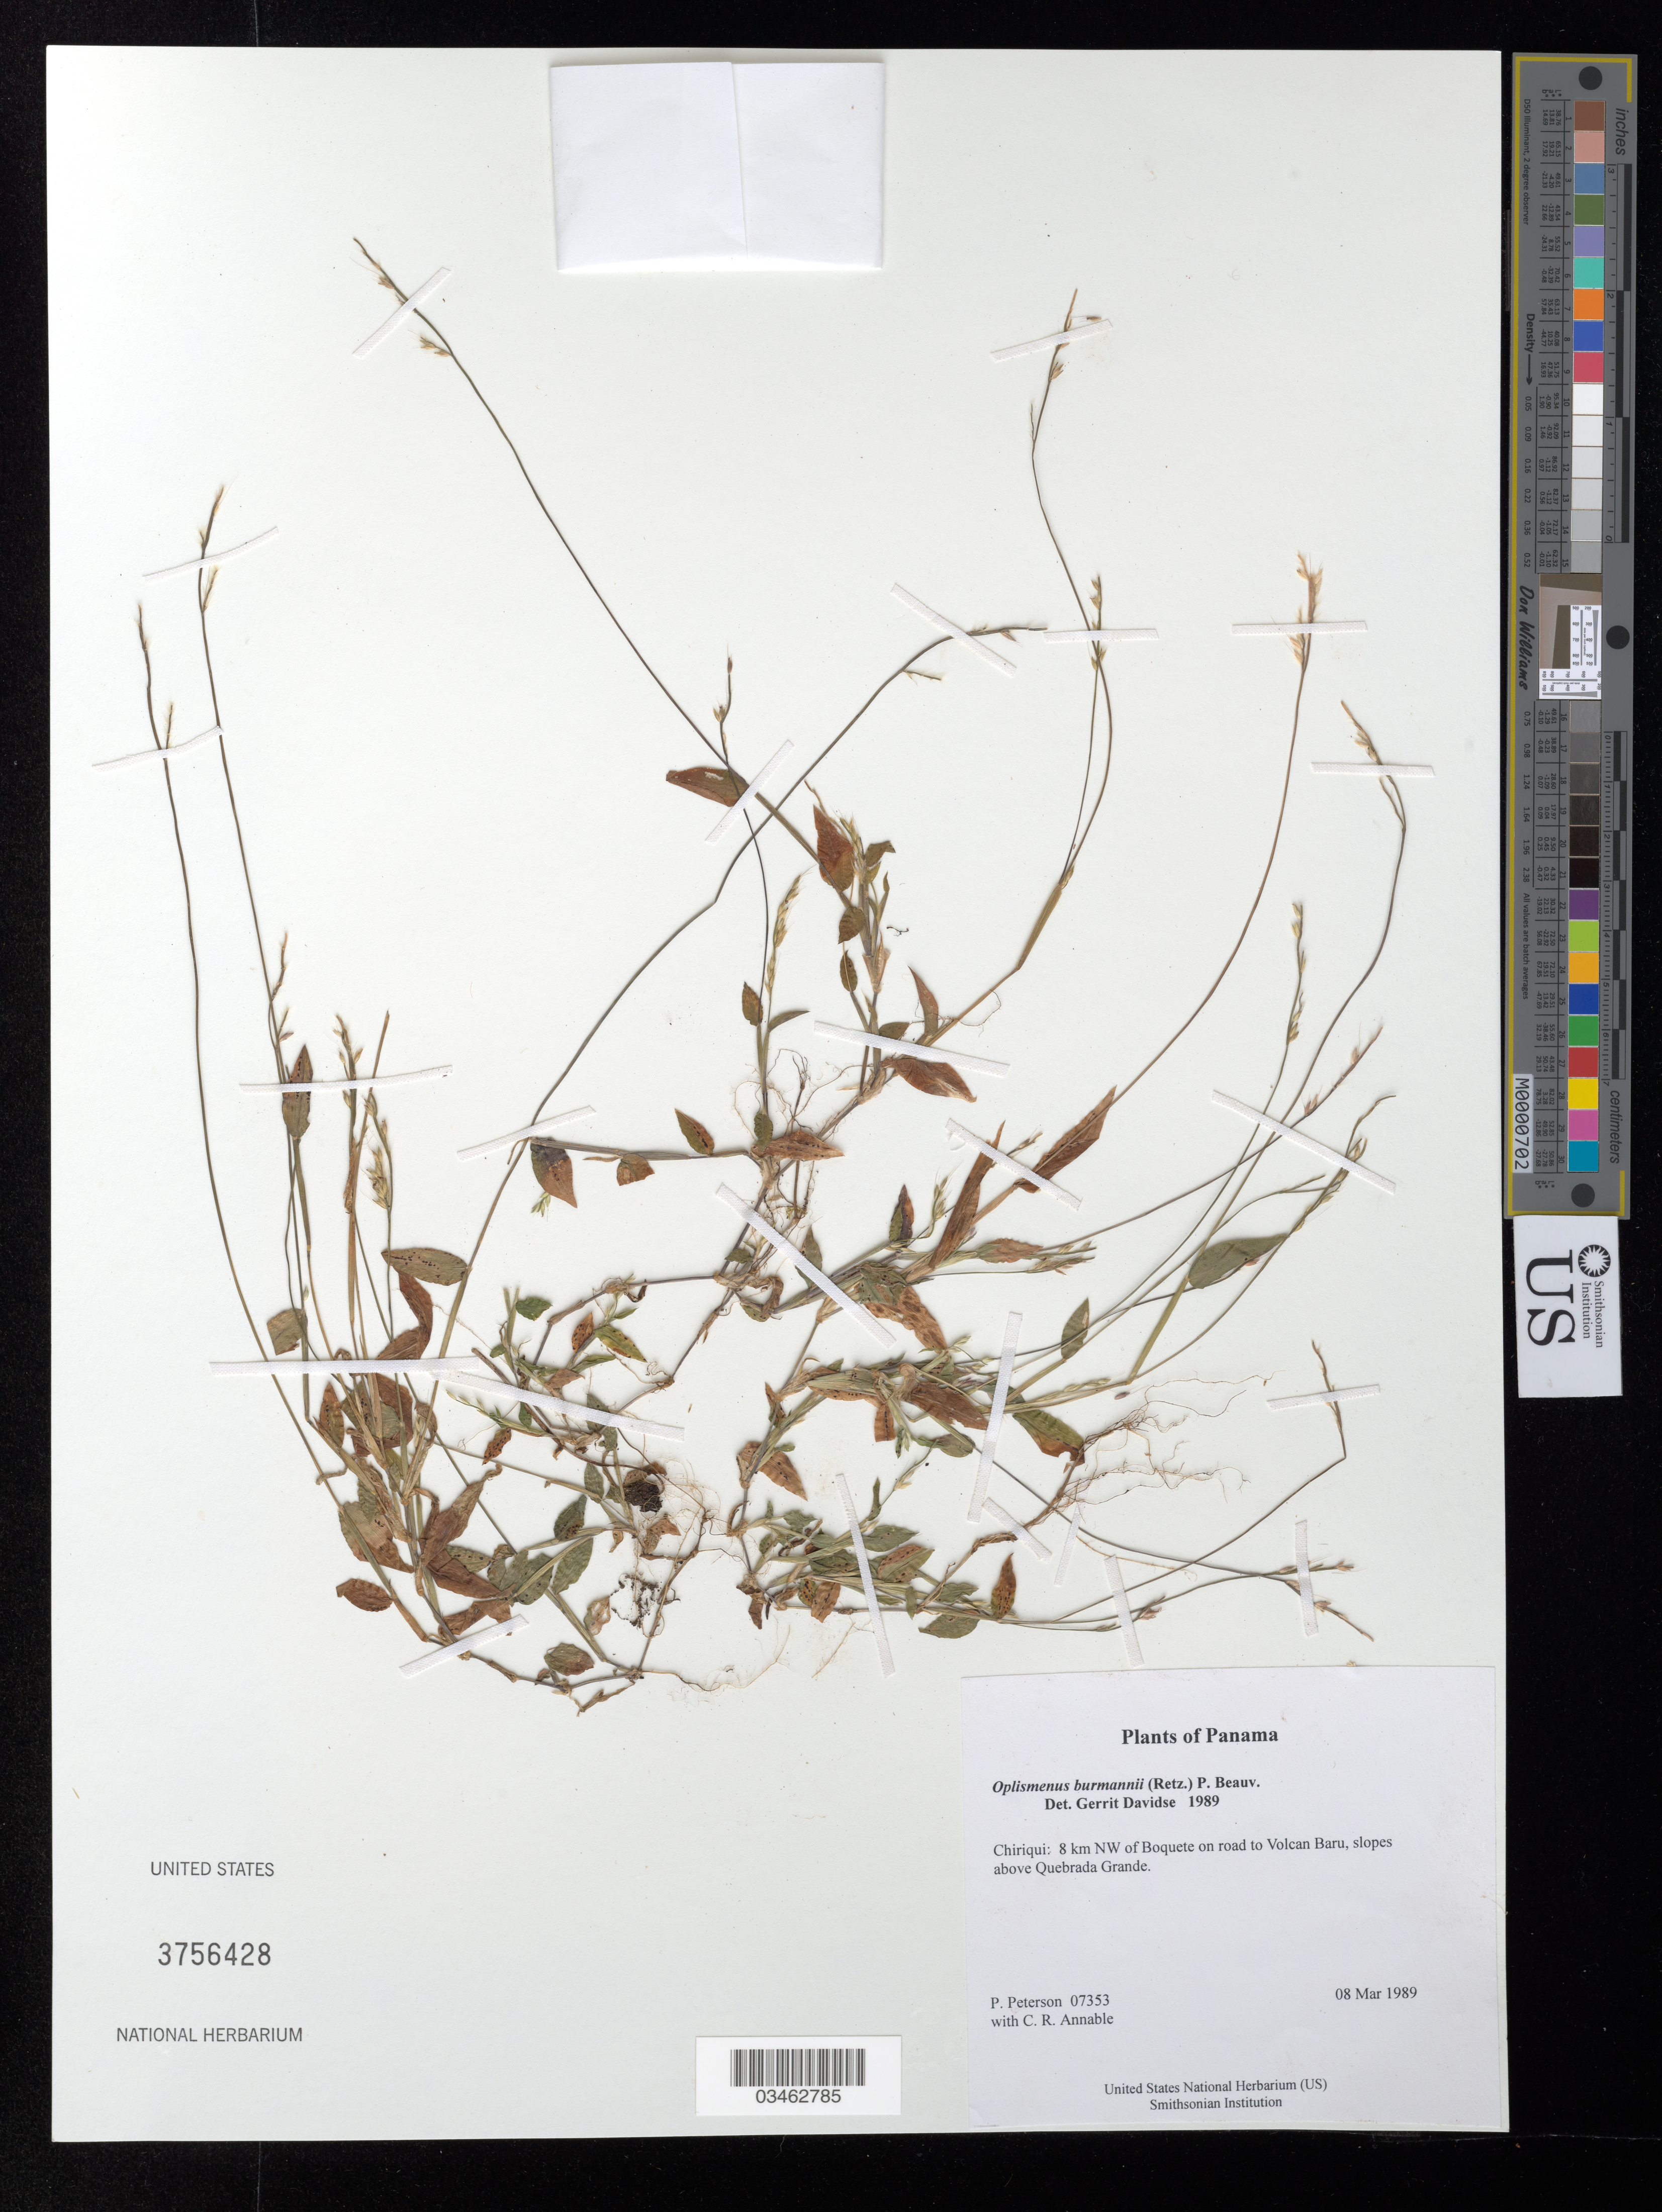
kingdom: Plantae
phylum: Tracheophyta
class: Liliopsida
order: Poales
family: Poaceae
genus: Oplismenus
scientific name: Oplismenus burmannii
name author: (Retz.) P. Beauv.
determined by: Davidse, Gerrit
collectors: P. M. Peterson & C. R. Annable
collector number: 07353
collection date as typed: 08 Mar 1989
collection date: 1989-03-08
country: Panama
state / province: Chiriqui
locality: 8 km NW of Boquete on road to Volcan Baru, slopes above Quebrada Grande.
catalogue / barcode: US 3756428